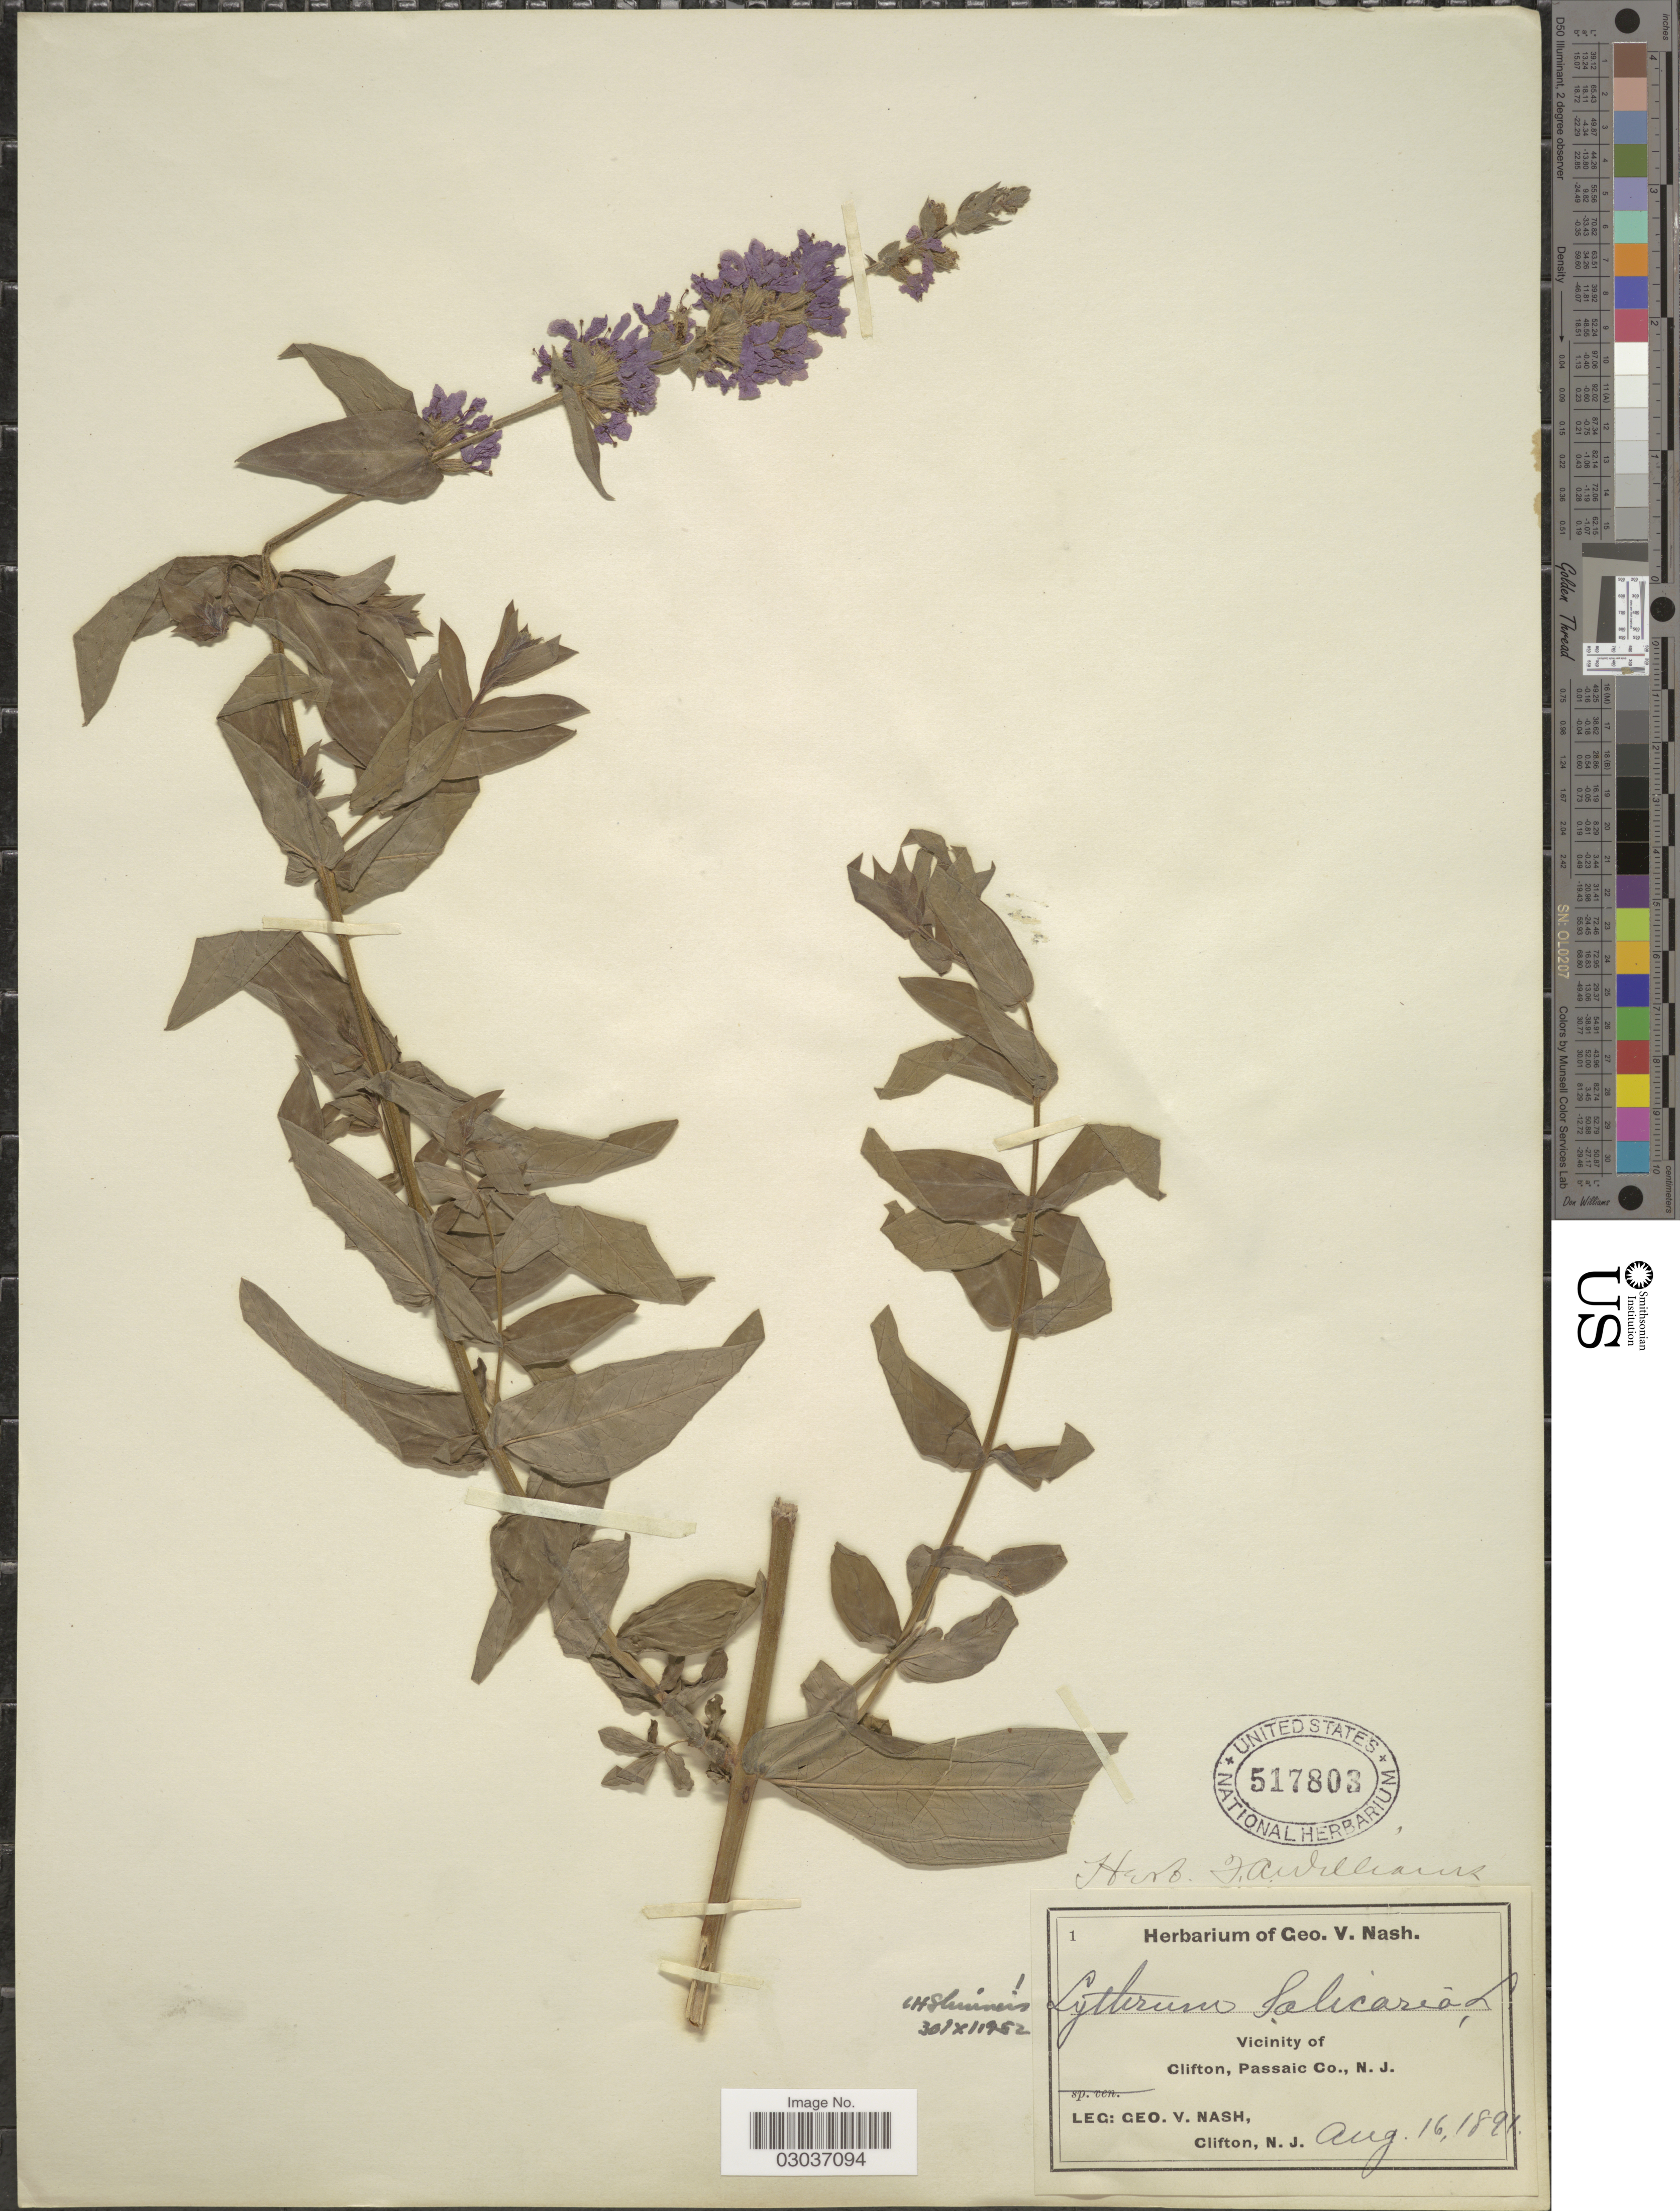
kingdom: Plantae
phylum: Tracheophyta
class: Magnoliopsida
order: Myrtales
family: Lythraceae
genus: Lythrum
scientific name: Lythrum salicaria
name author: L.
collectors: G. V. Nash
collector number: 1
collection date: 1891-08-16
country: United States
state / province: New Jersey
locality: Vicinity of Clifton, Passaic Co.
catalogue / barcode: US 517803